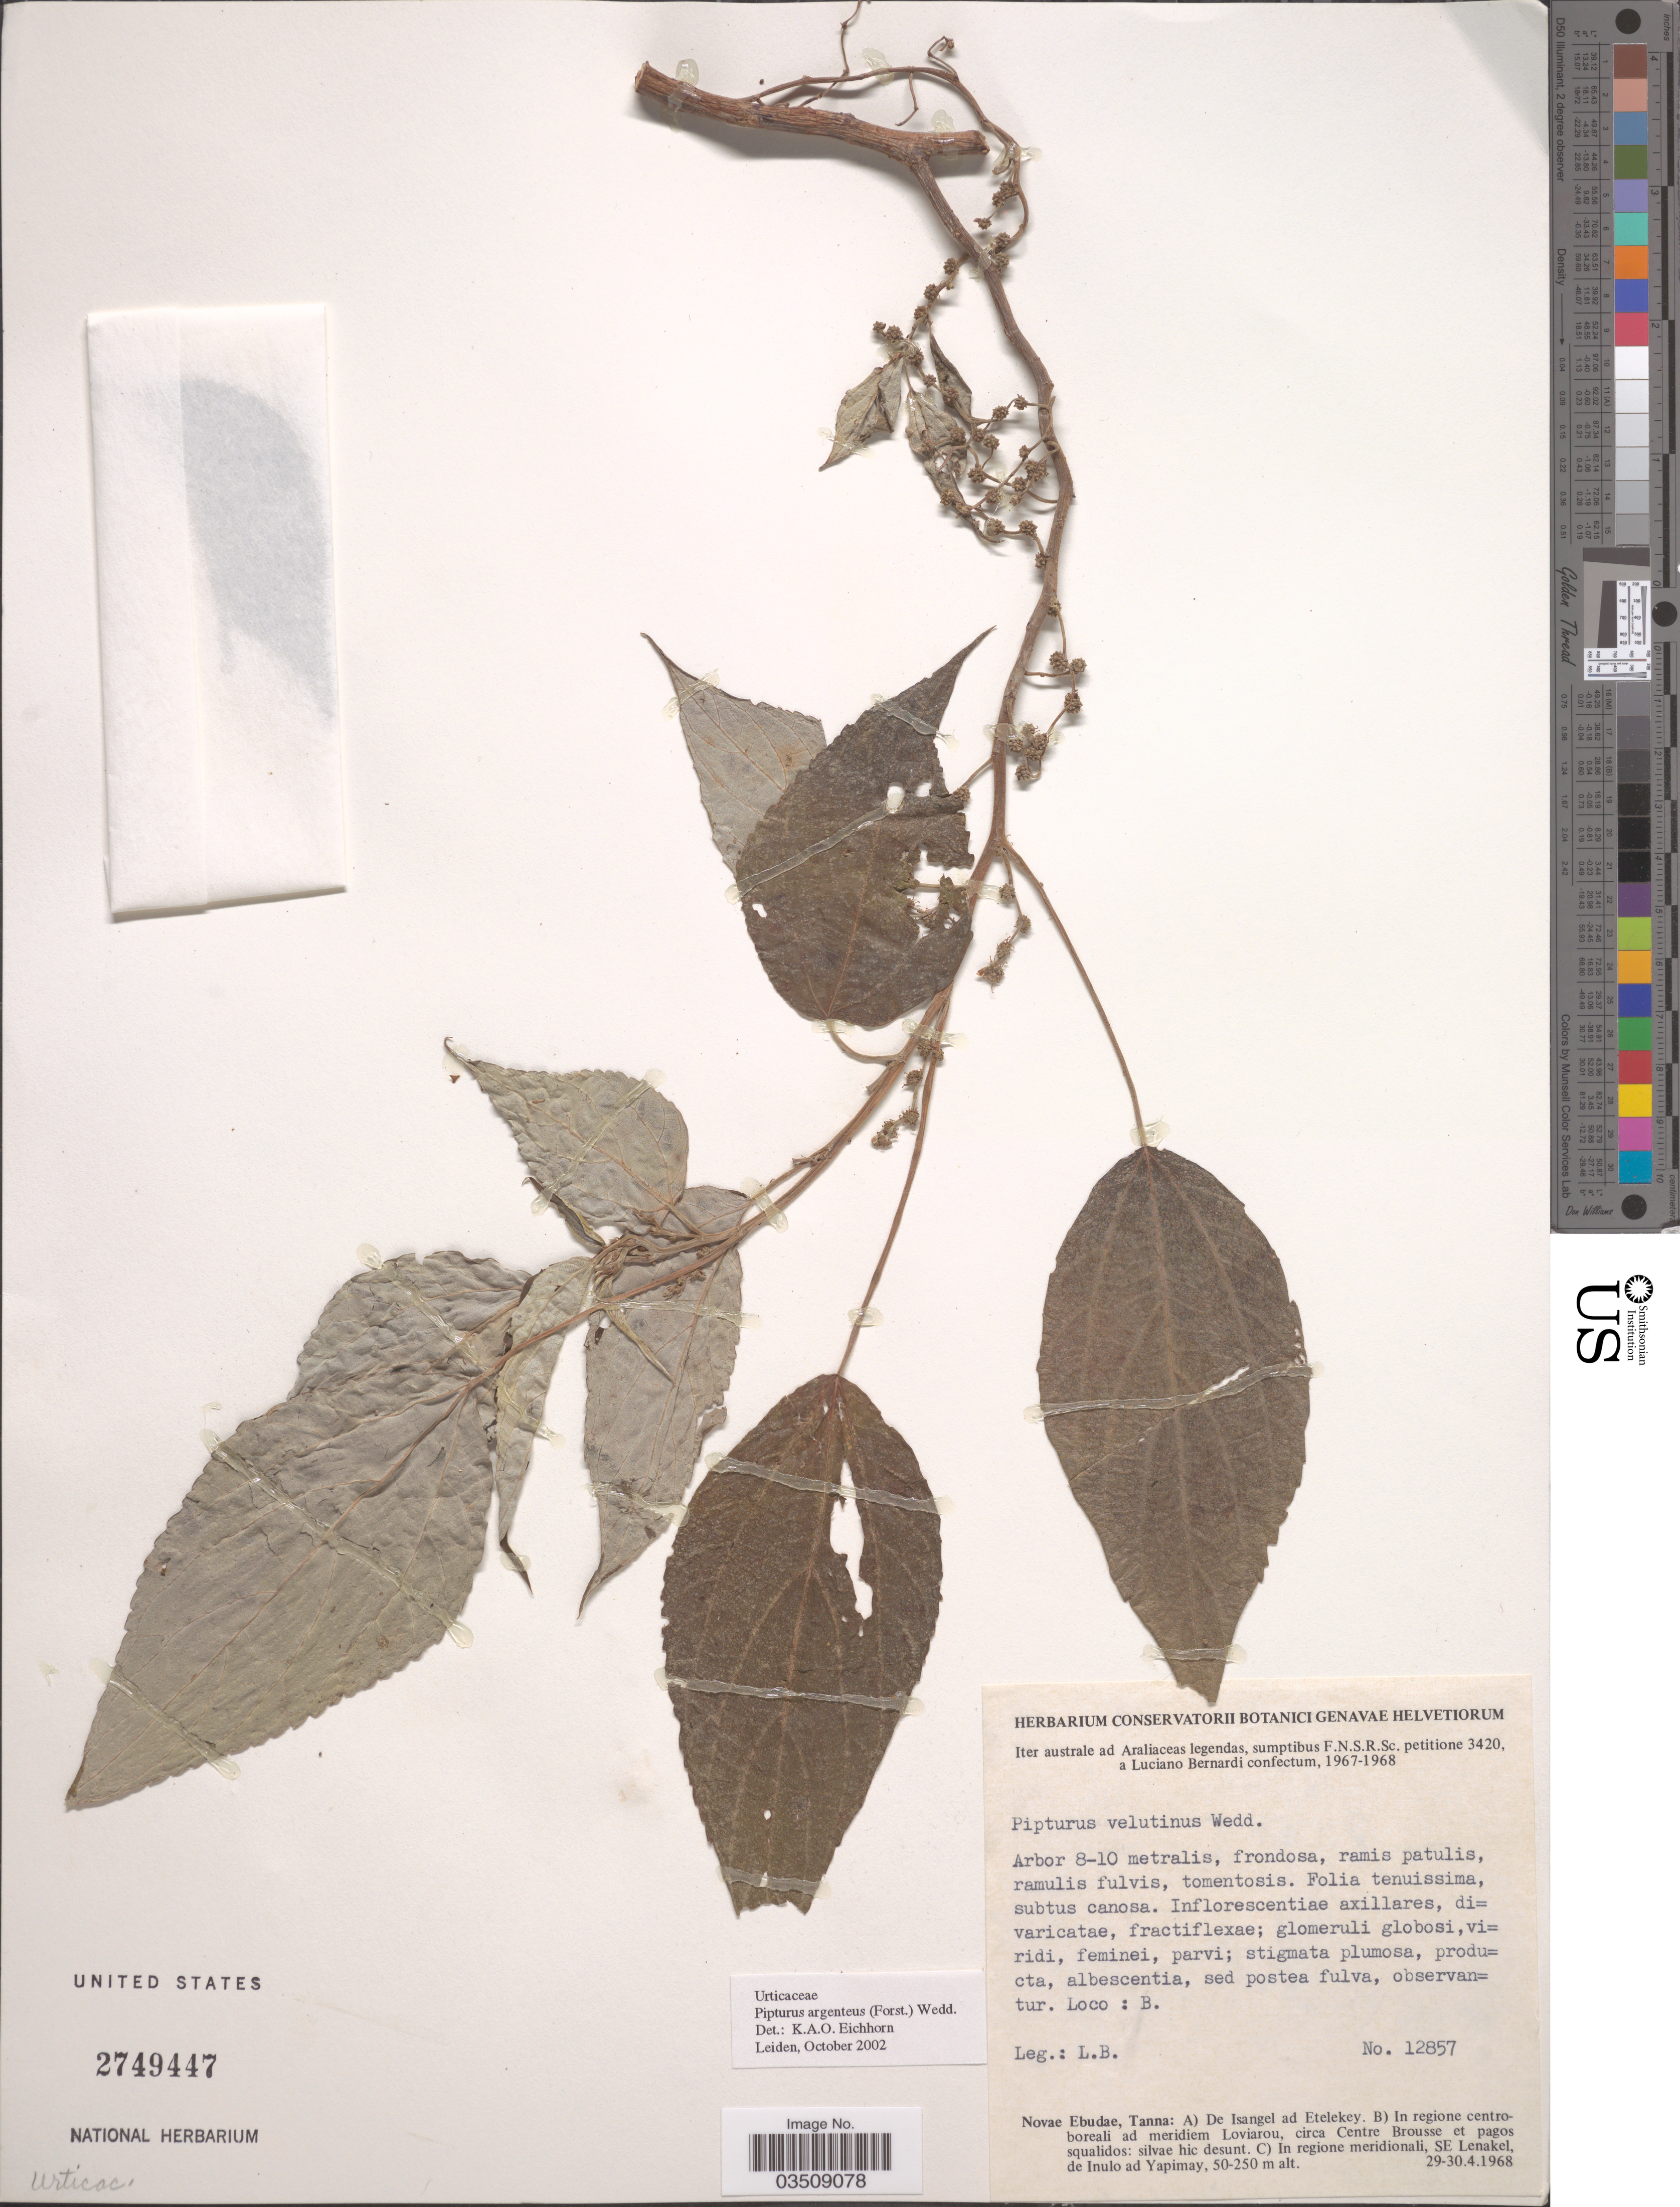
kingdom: Plantae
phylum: Tracheophyta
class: Magnoliopsida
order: Rosales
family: Urticaceae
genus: Pipturus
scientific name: Pipturus argenteus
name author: (G. Forst.) Wedd.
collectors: L. Bernardi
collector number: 12857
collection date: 1968-04-29/1968-04-30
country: Vanuatu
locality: Novae Ebudae, Tanna: In regione centroboreali ad meridiem Loviarou, circa Centre Brousse et pagos squalidos: silvae hic desunt.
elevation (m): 50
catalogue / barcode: US 2749447